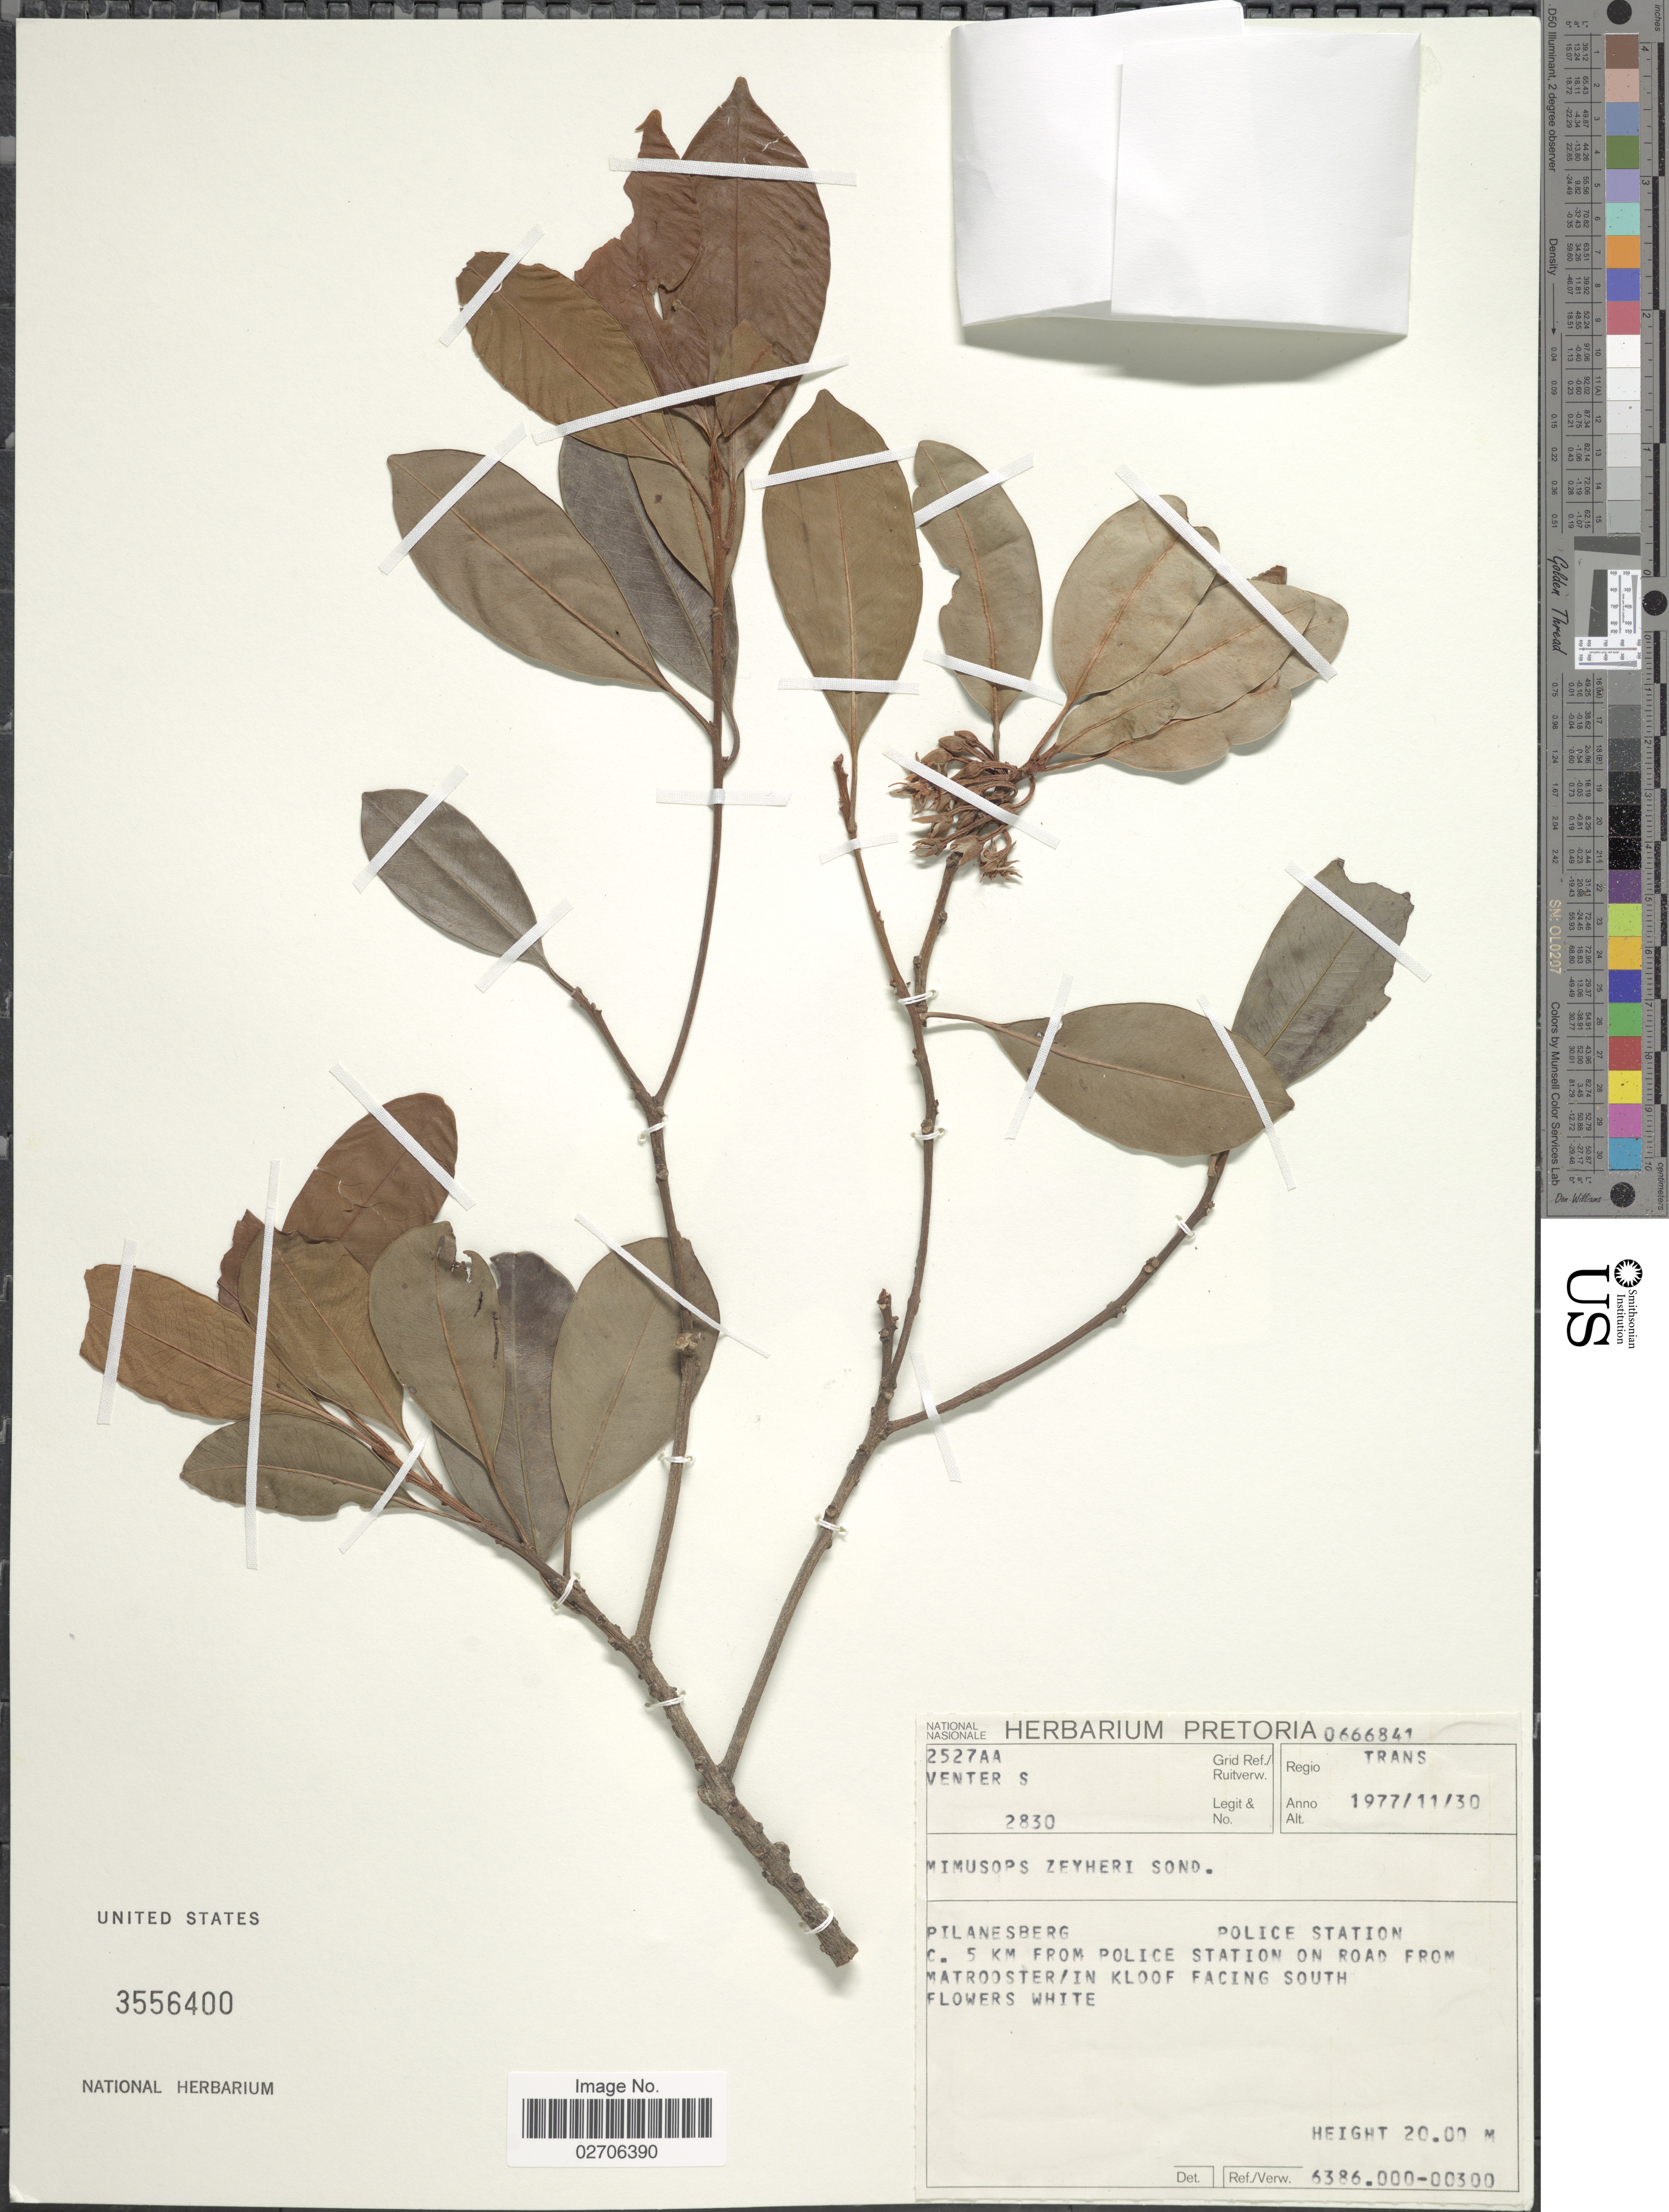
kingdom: Plantae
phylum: Tracheophyta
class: Magnoliopsida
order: Ericales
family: Sapotaceae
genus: Mimusops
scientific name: Mimusops zeyheri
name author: Sond.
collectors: S. Venter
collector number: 2830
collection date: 1977-11-30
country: South Africa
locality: Regio Trans, Pilanesberg, Police Station, 5 km from Police Station on road from Matrooster/in Kloof facing south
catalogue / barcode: US 3556400